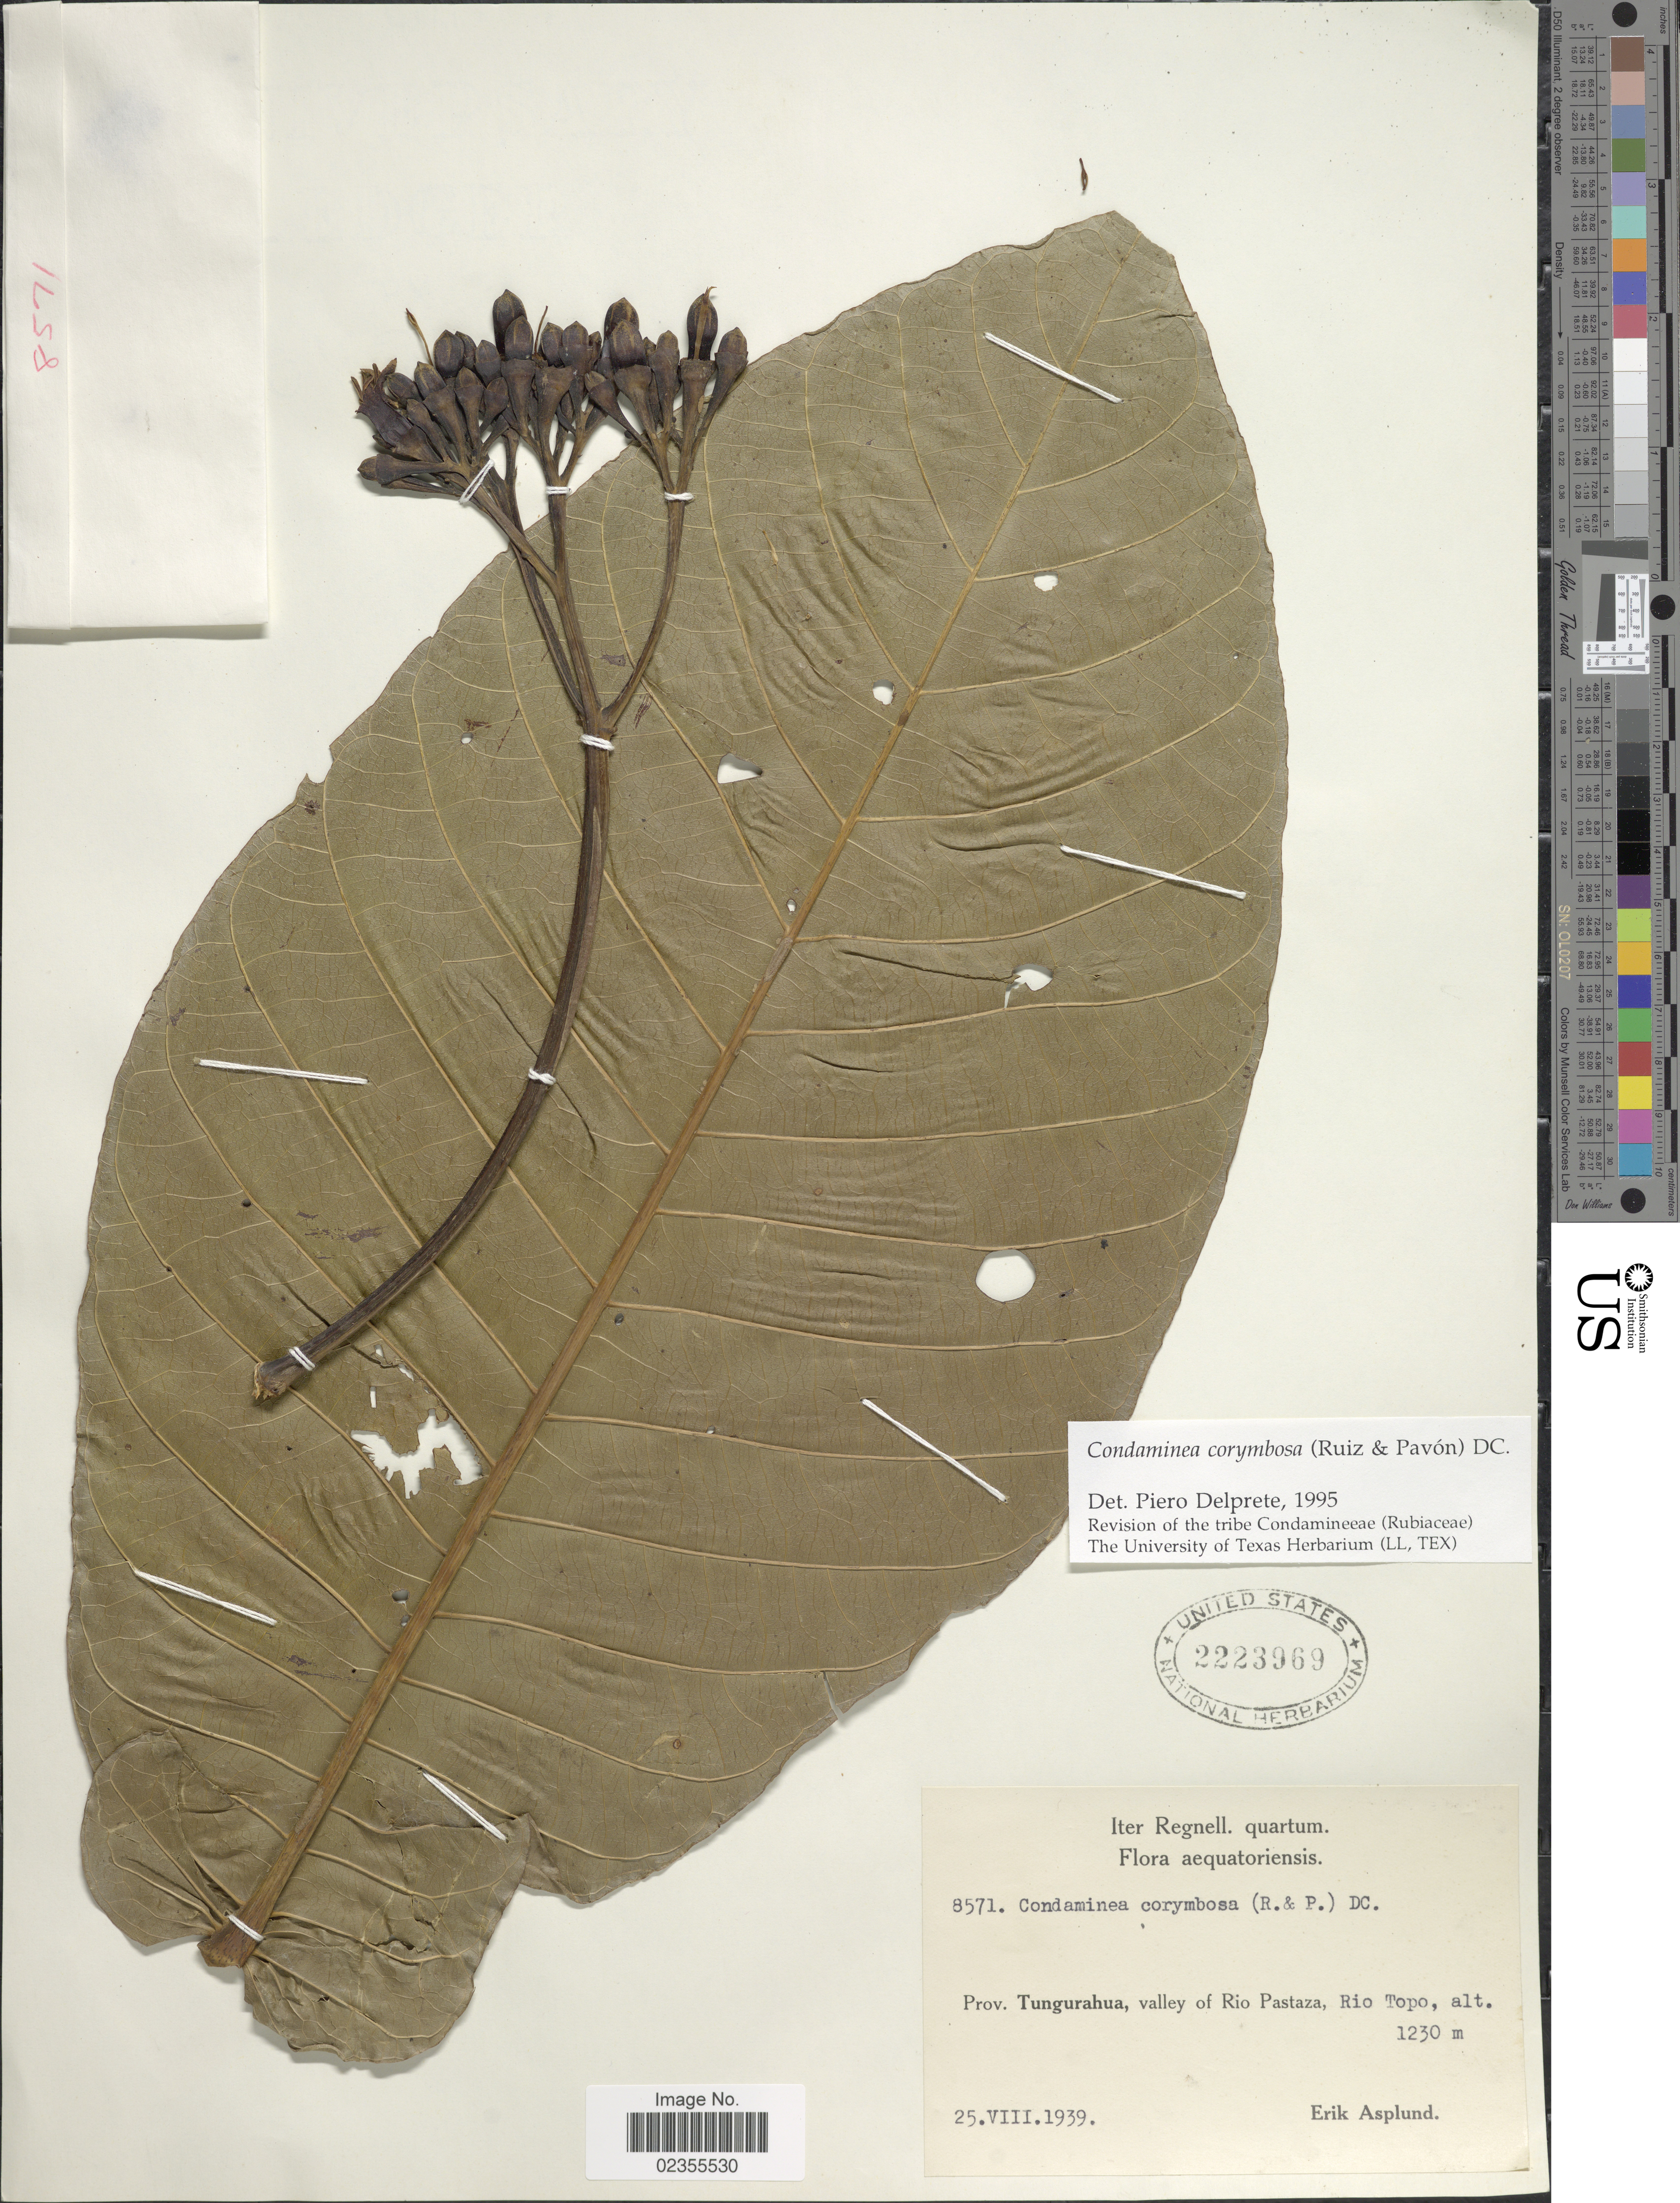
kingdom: Plantae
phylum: Tracheophyta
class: Magnoliopsida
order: Gentianales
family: Rubiaceae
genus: Condaminea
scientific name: Condaminea corymbosa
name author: (Ruiz & Pav.) DC.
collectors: E. Asplund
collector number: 8571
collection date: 1939-08-25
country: Ecuador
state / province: Tungurahua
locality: Valley of Rio Pastaza, Rio Topo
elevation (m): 1230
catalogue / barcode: US 2223969